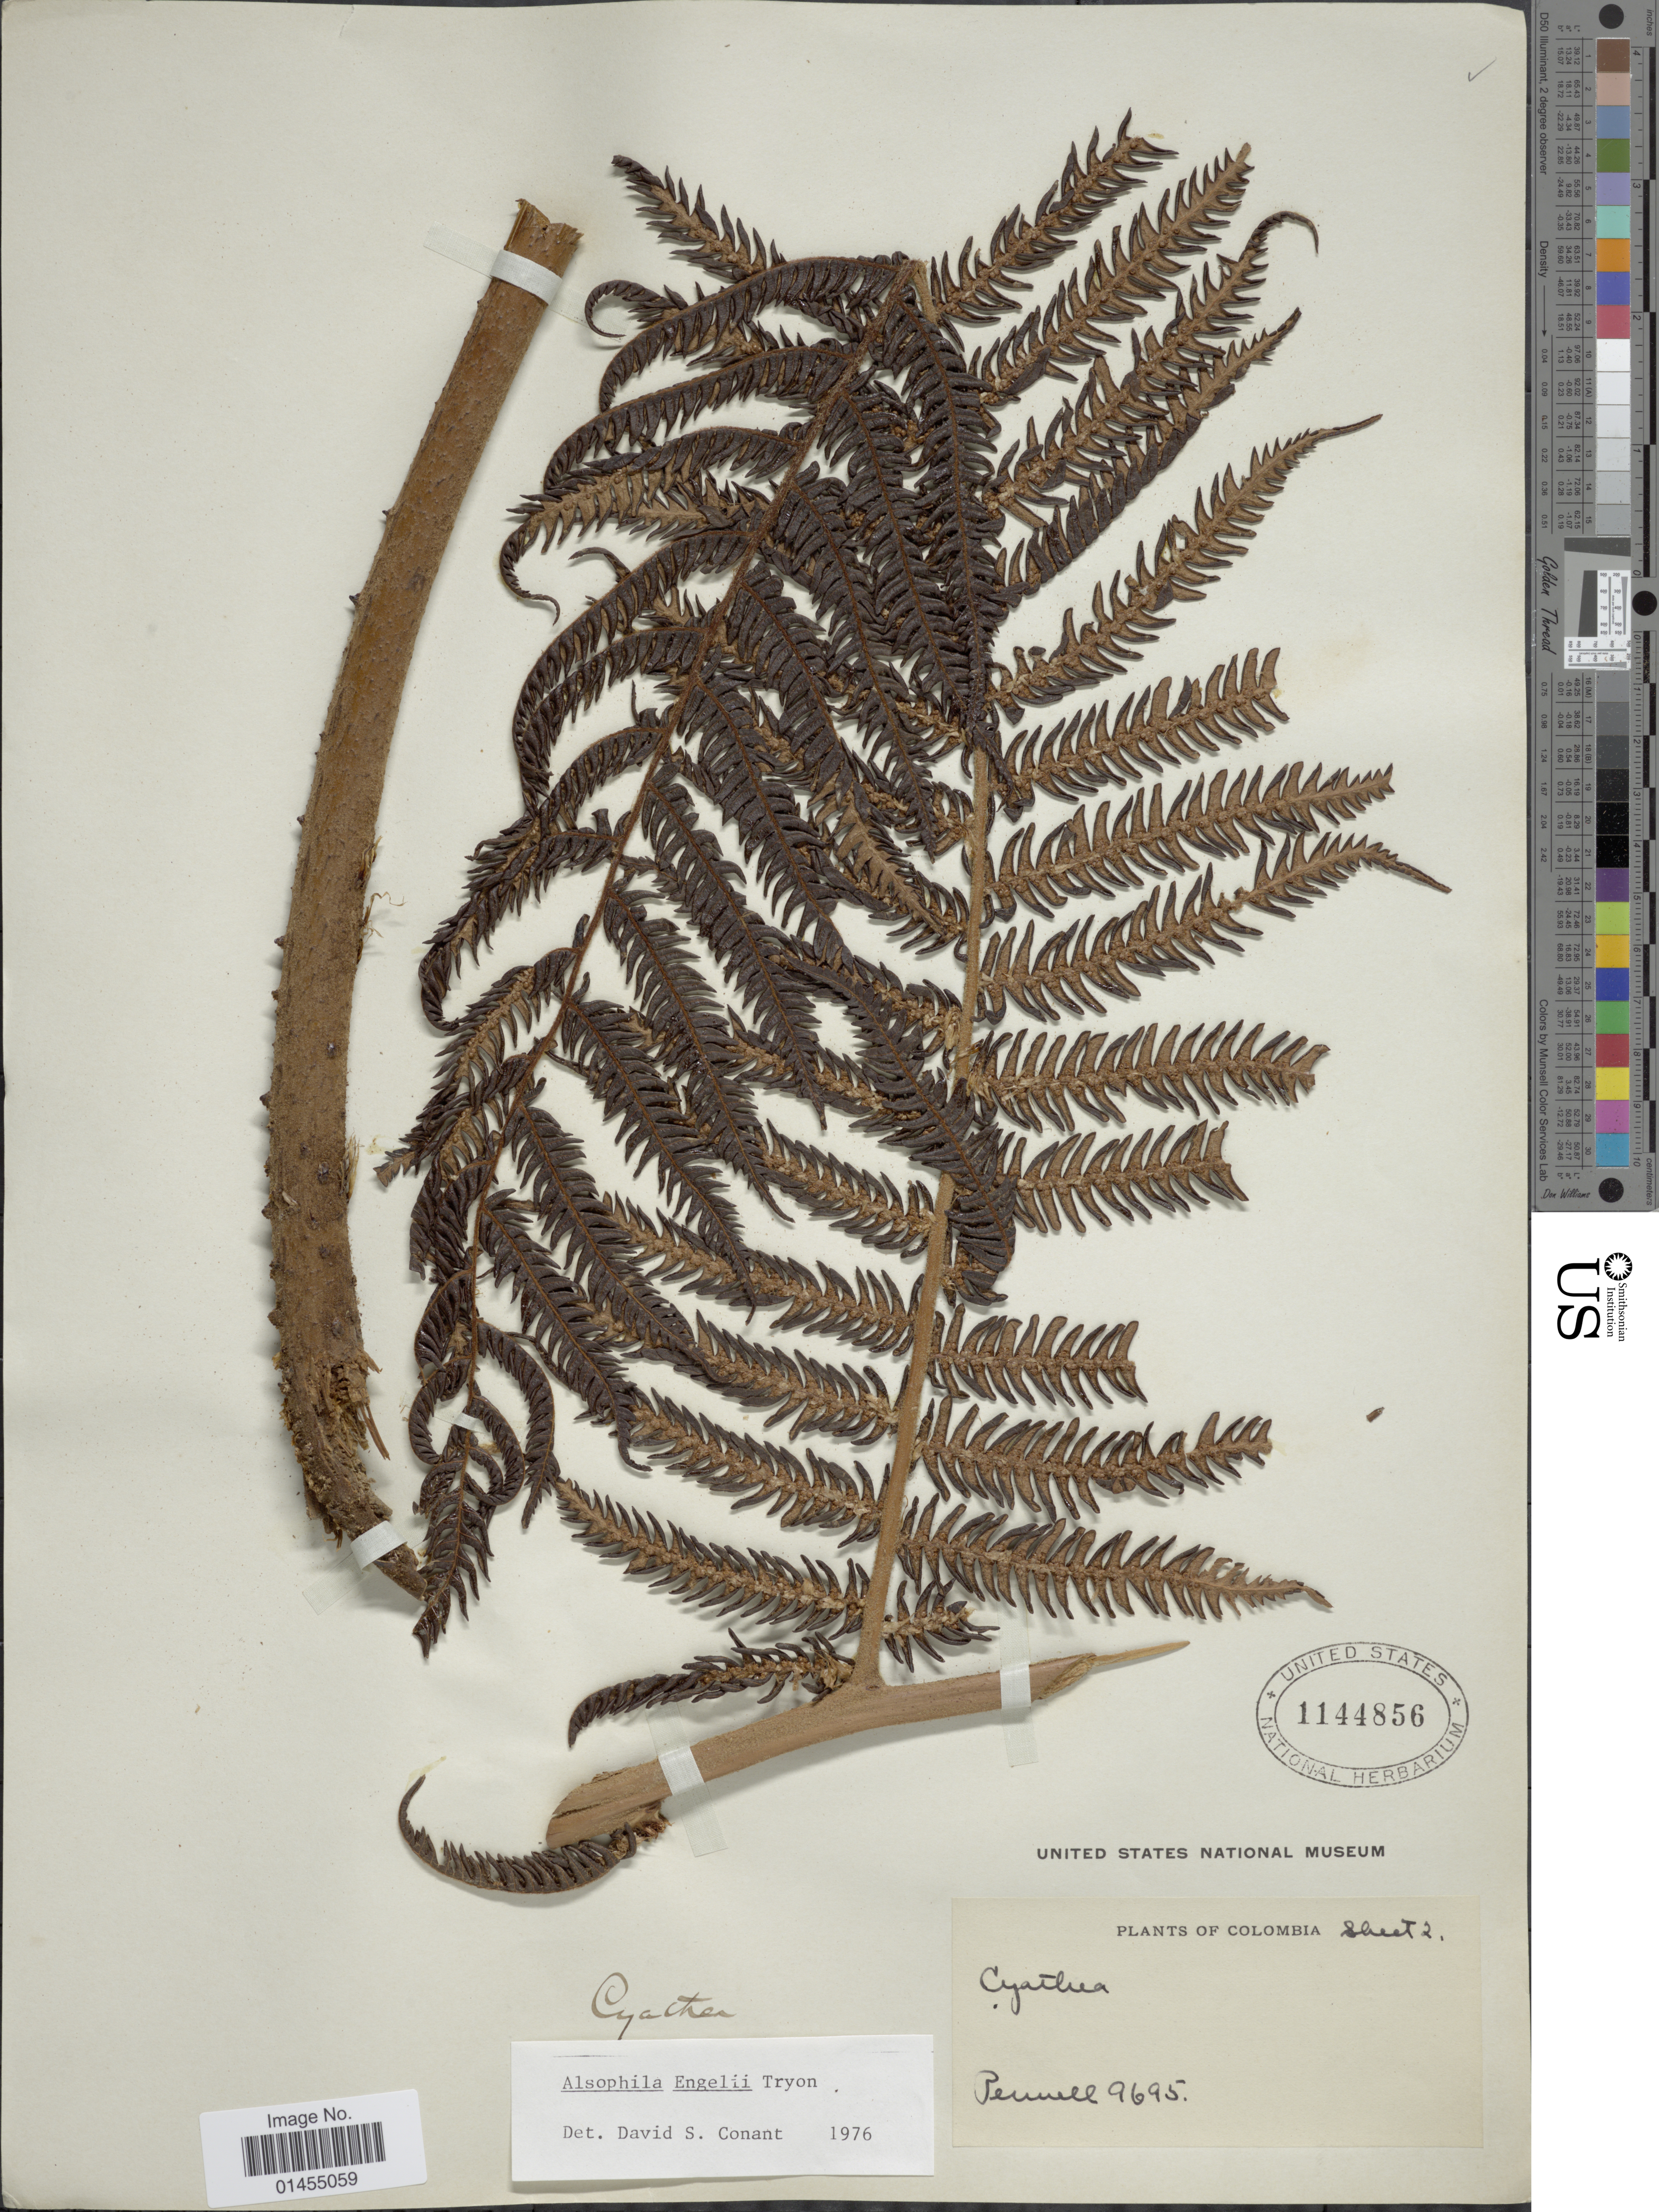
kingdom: Plantae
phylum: Tracheophyta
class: Polypodiopsida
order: Cyatheales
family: Cyatheaceae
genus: Alsophila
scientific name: Alsophila engelii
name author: R.M. Tryon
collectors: -. Pennell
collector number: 9695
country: Colombia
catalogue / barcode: US 1144856